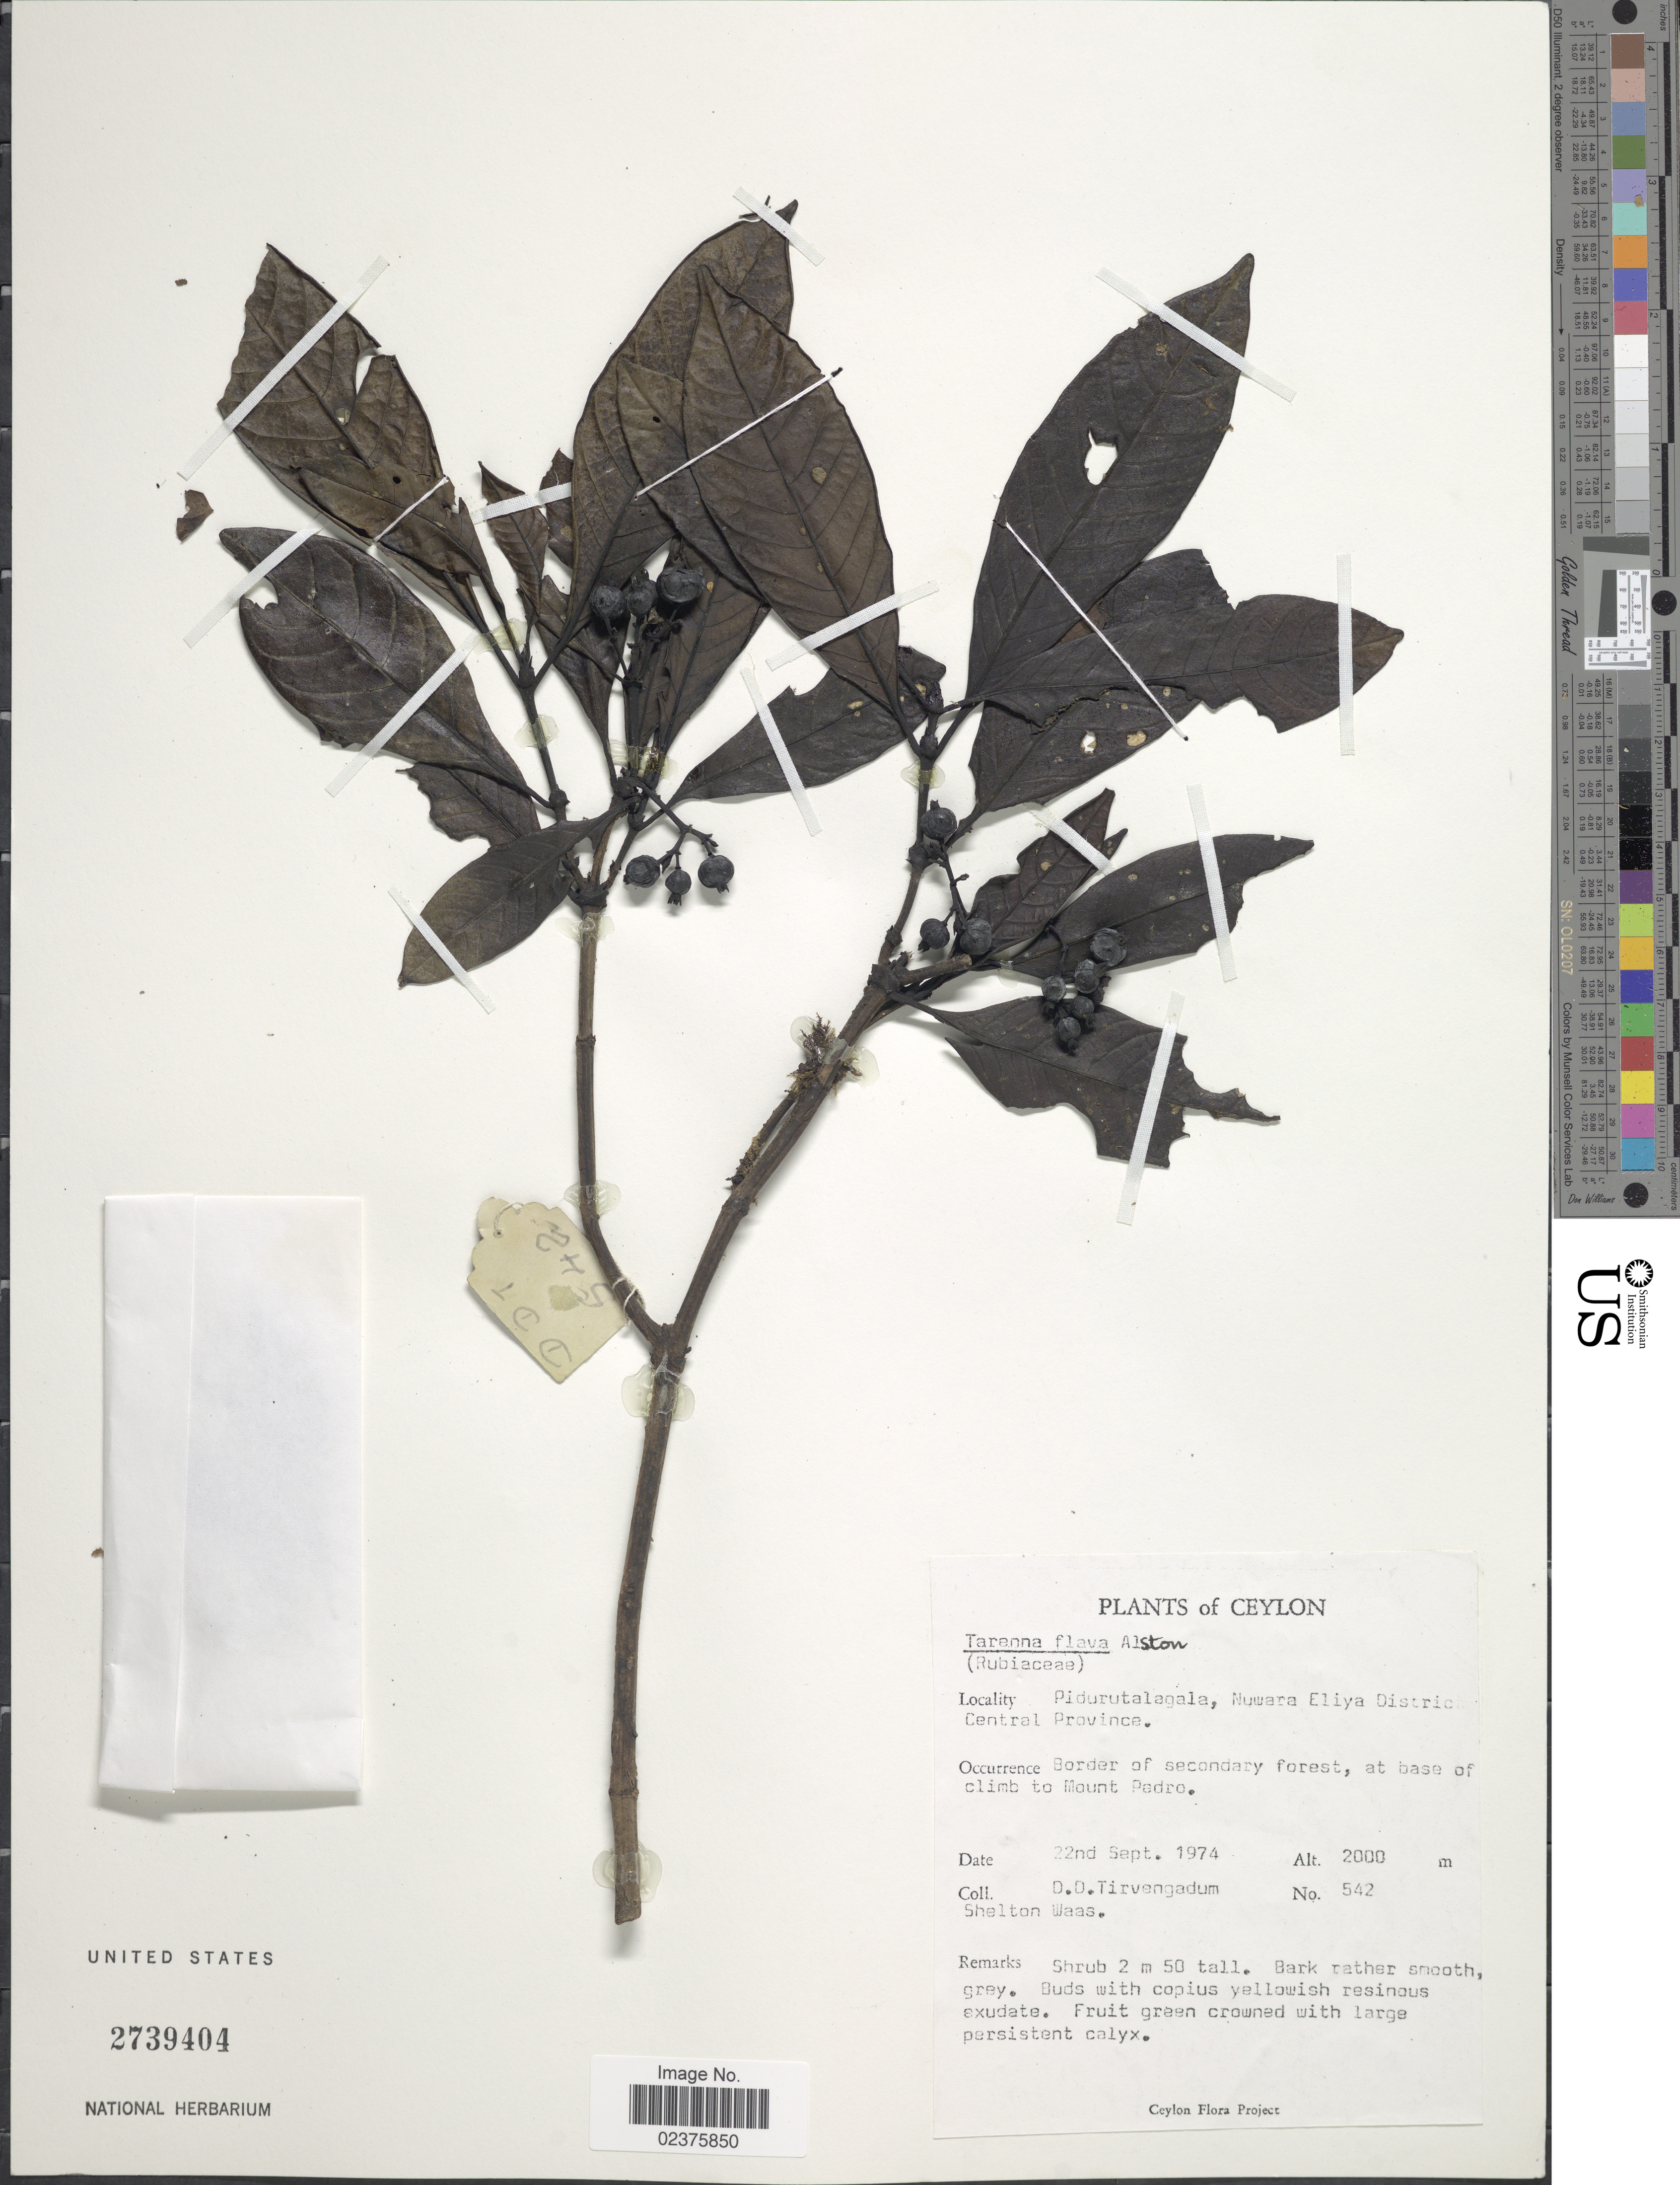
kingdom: Plantae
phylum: Tracheophyta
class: Magnoliopsida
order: Gentianales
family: Rubiaceae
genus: Tarenna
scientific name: Tarenna flava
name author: Alston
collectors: D. Tirvengadum & S. Waas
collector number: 542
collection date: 1974-09-22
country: Sri Lanka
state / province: Central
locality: Ceylon, Pidurutalagala, Nuwara Eliya District, border of secondary forest, at base of climb to Mount Padro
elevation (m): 2000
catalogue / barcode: US 2739404